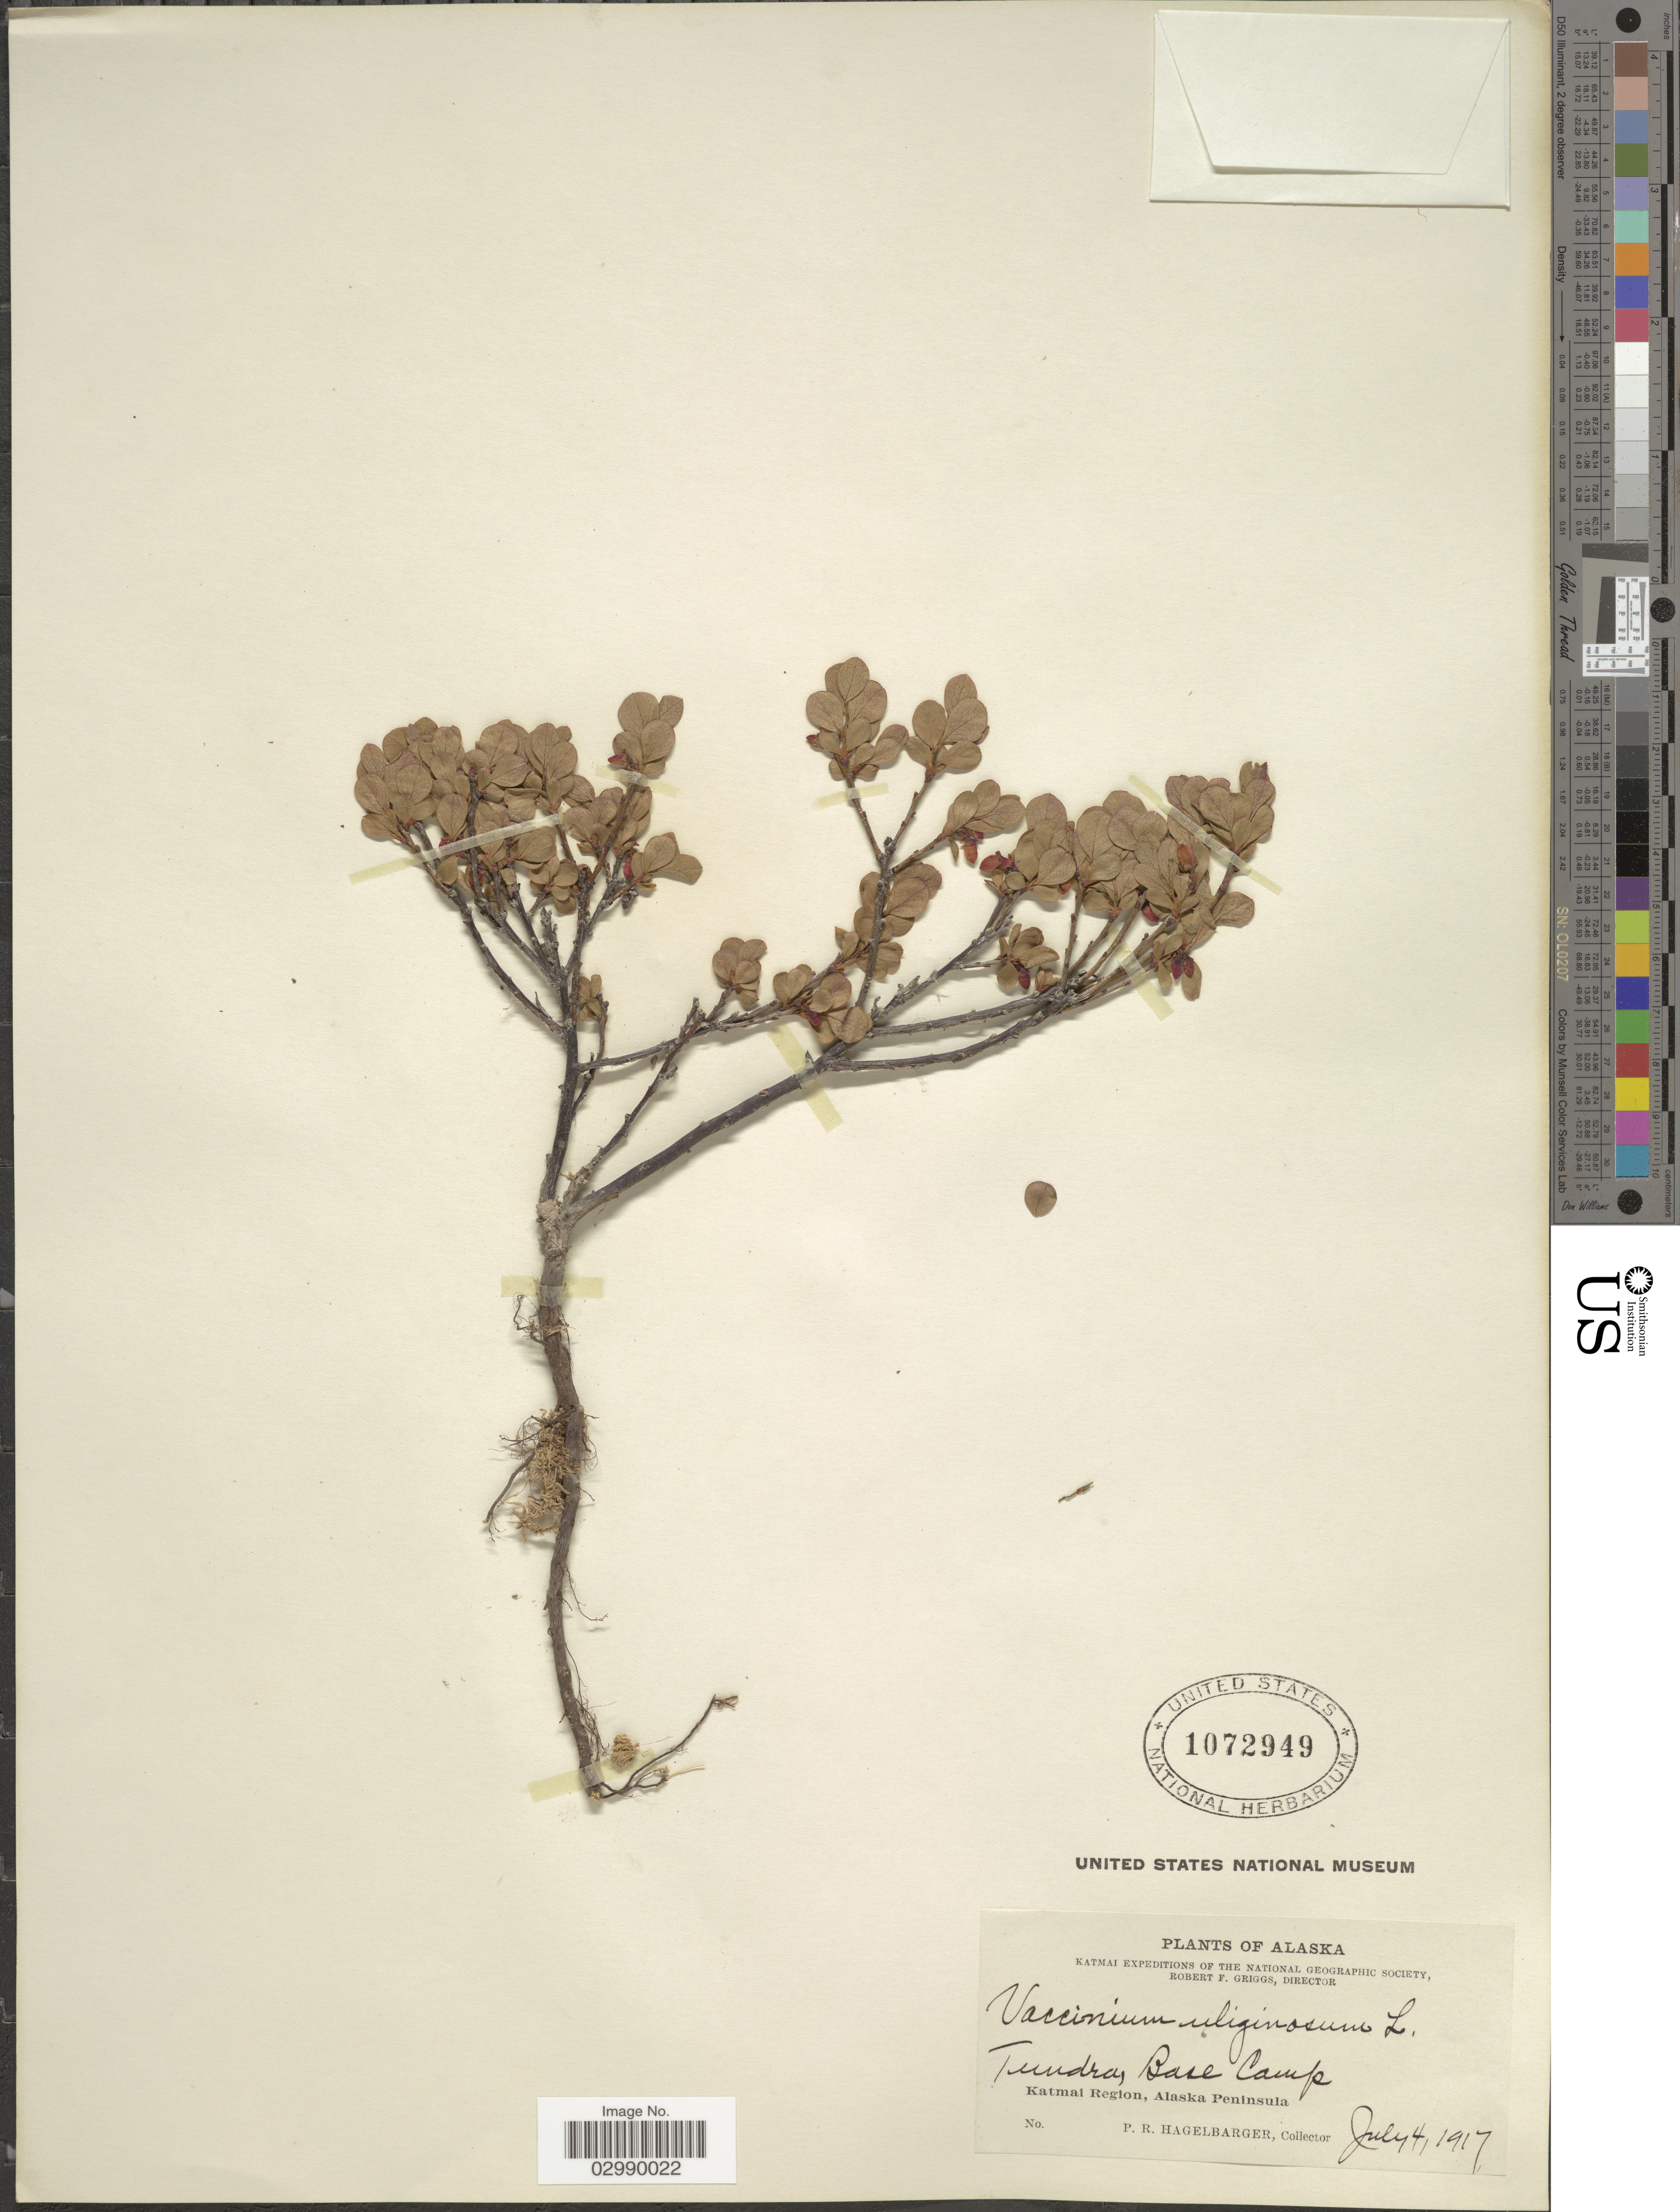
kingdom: Plantae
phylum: Tracheophyta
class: Magnoliopsida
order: Ericales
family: Ericaceae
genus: Vaccinium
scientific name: Vaccinium uliginosum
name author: L.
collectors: P. Hagelbarger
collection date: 1917-07-04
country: United States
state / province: Alaska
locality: Tundra, Base Camp, Katmai Region, Alaska Peninsula.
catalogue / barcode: US 1072949